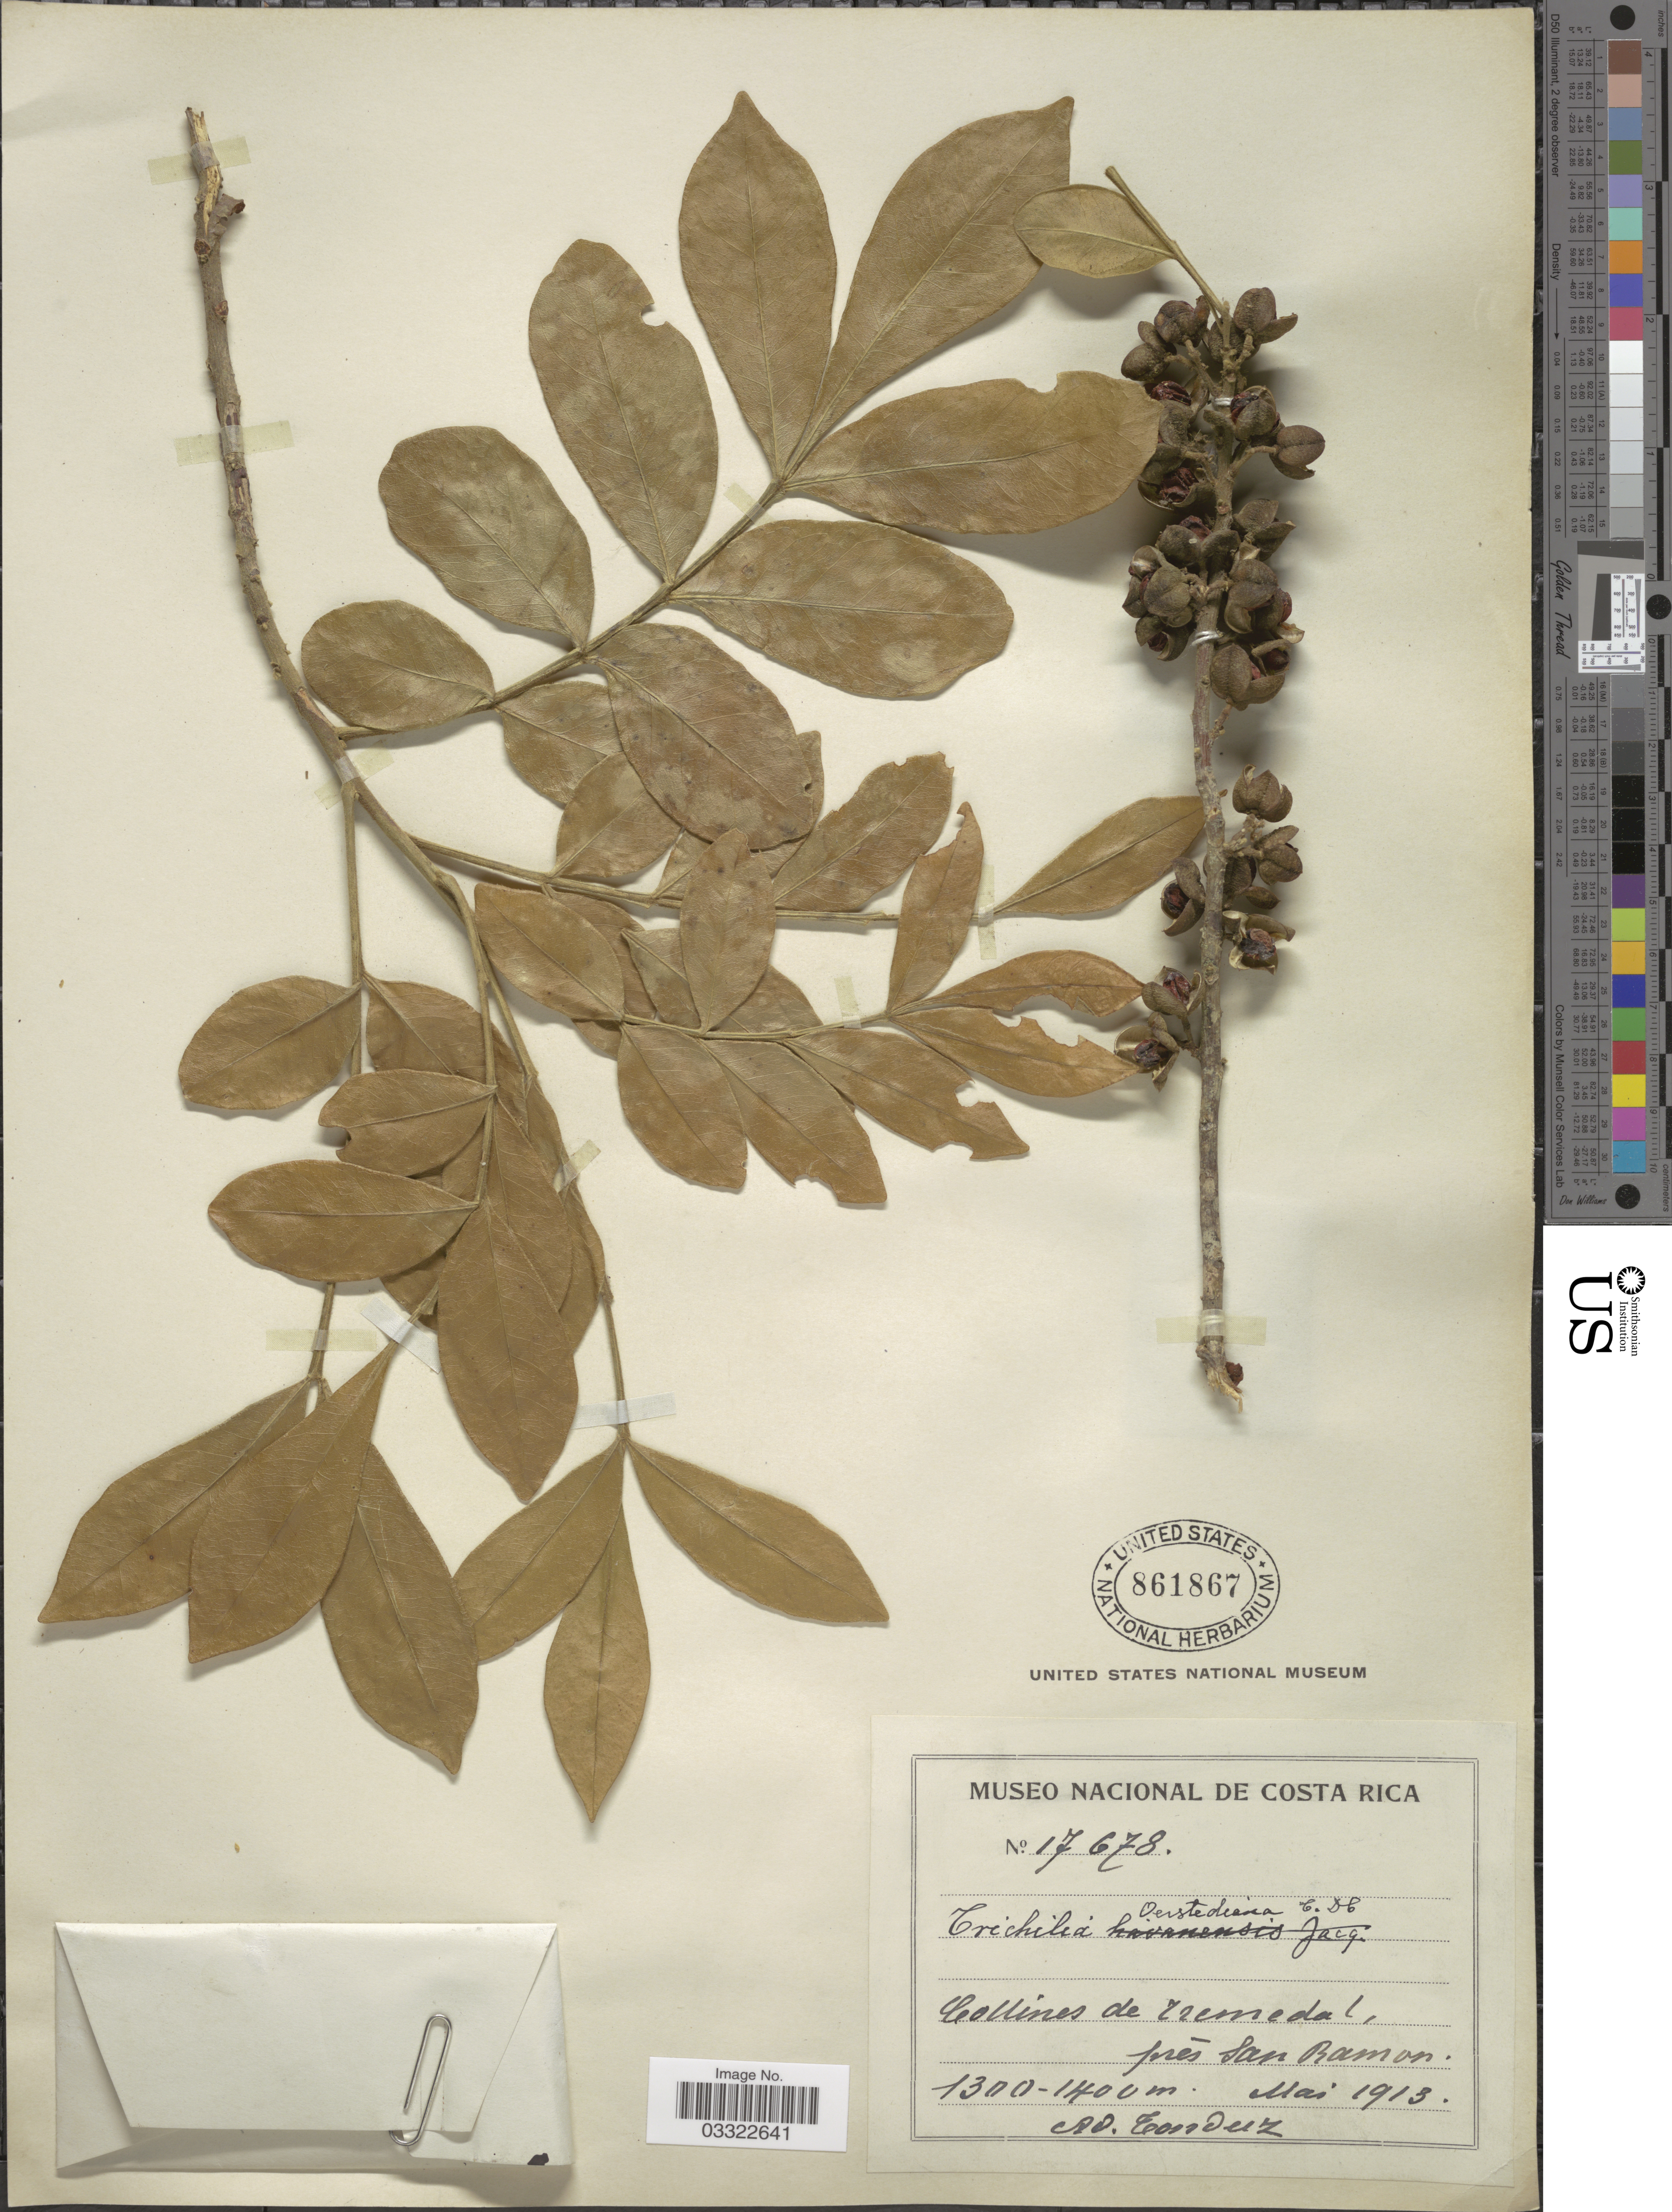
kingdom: Plantae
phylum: Tracheophyta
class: Magnoliopsida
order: Sapindales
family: Meliaceae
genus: Trichilia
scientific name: Trichilia oerstediana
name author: C. DC.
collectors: A. Tonduz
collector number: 17678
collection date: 1913-05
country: Costa Rica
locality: Collines de Tremedal, près San Ramon.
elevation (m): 1300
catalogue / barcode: US 861867